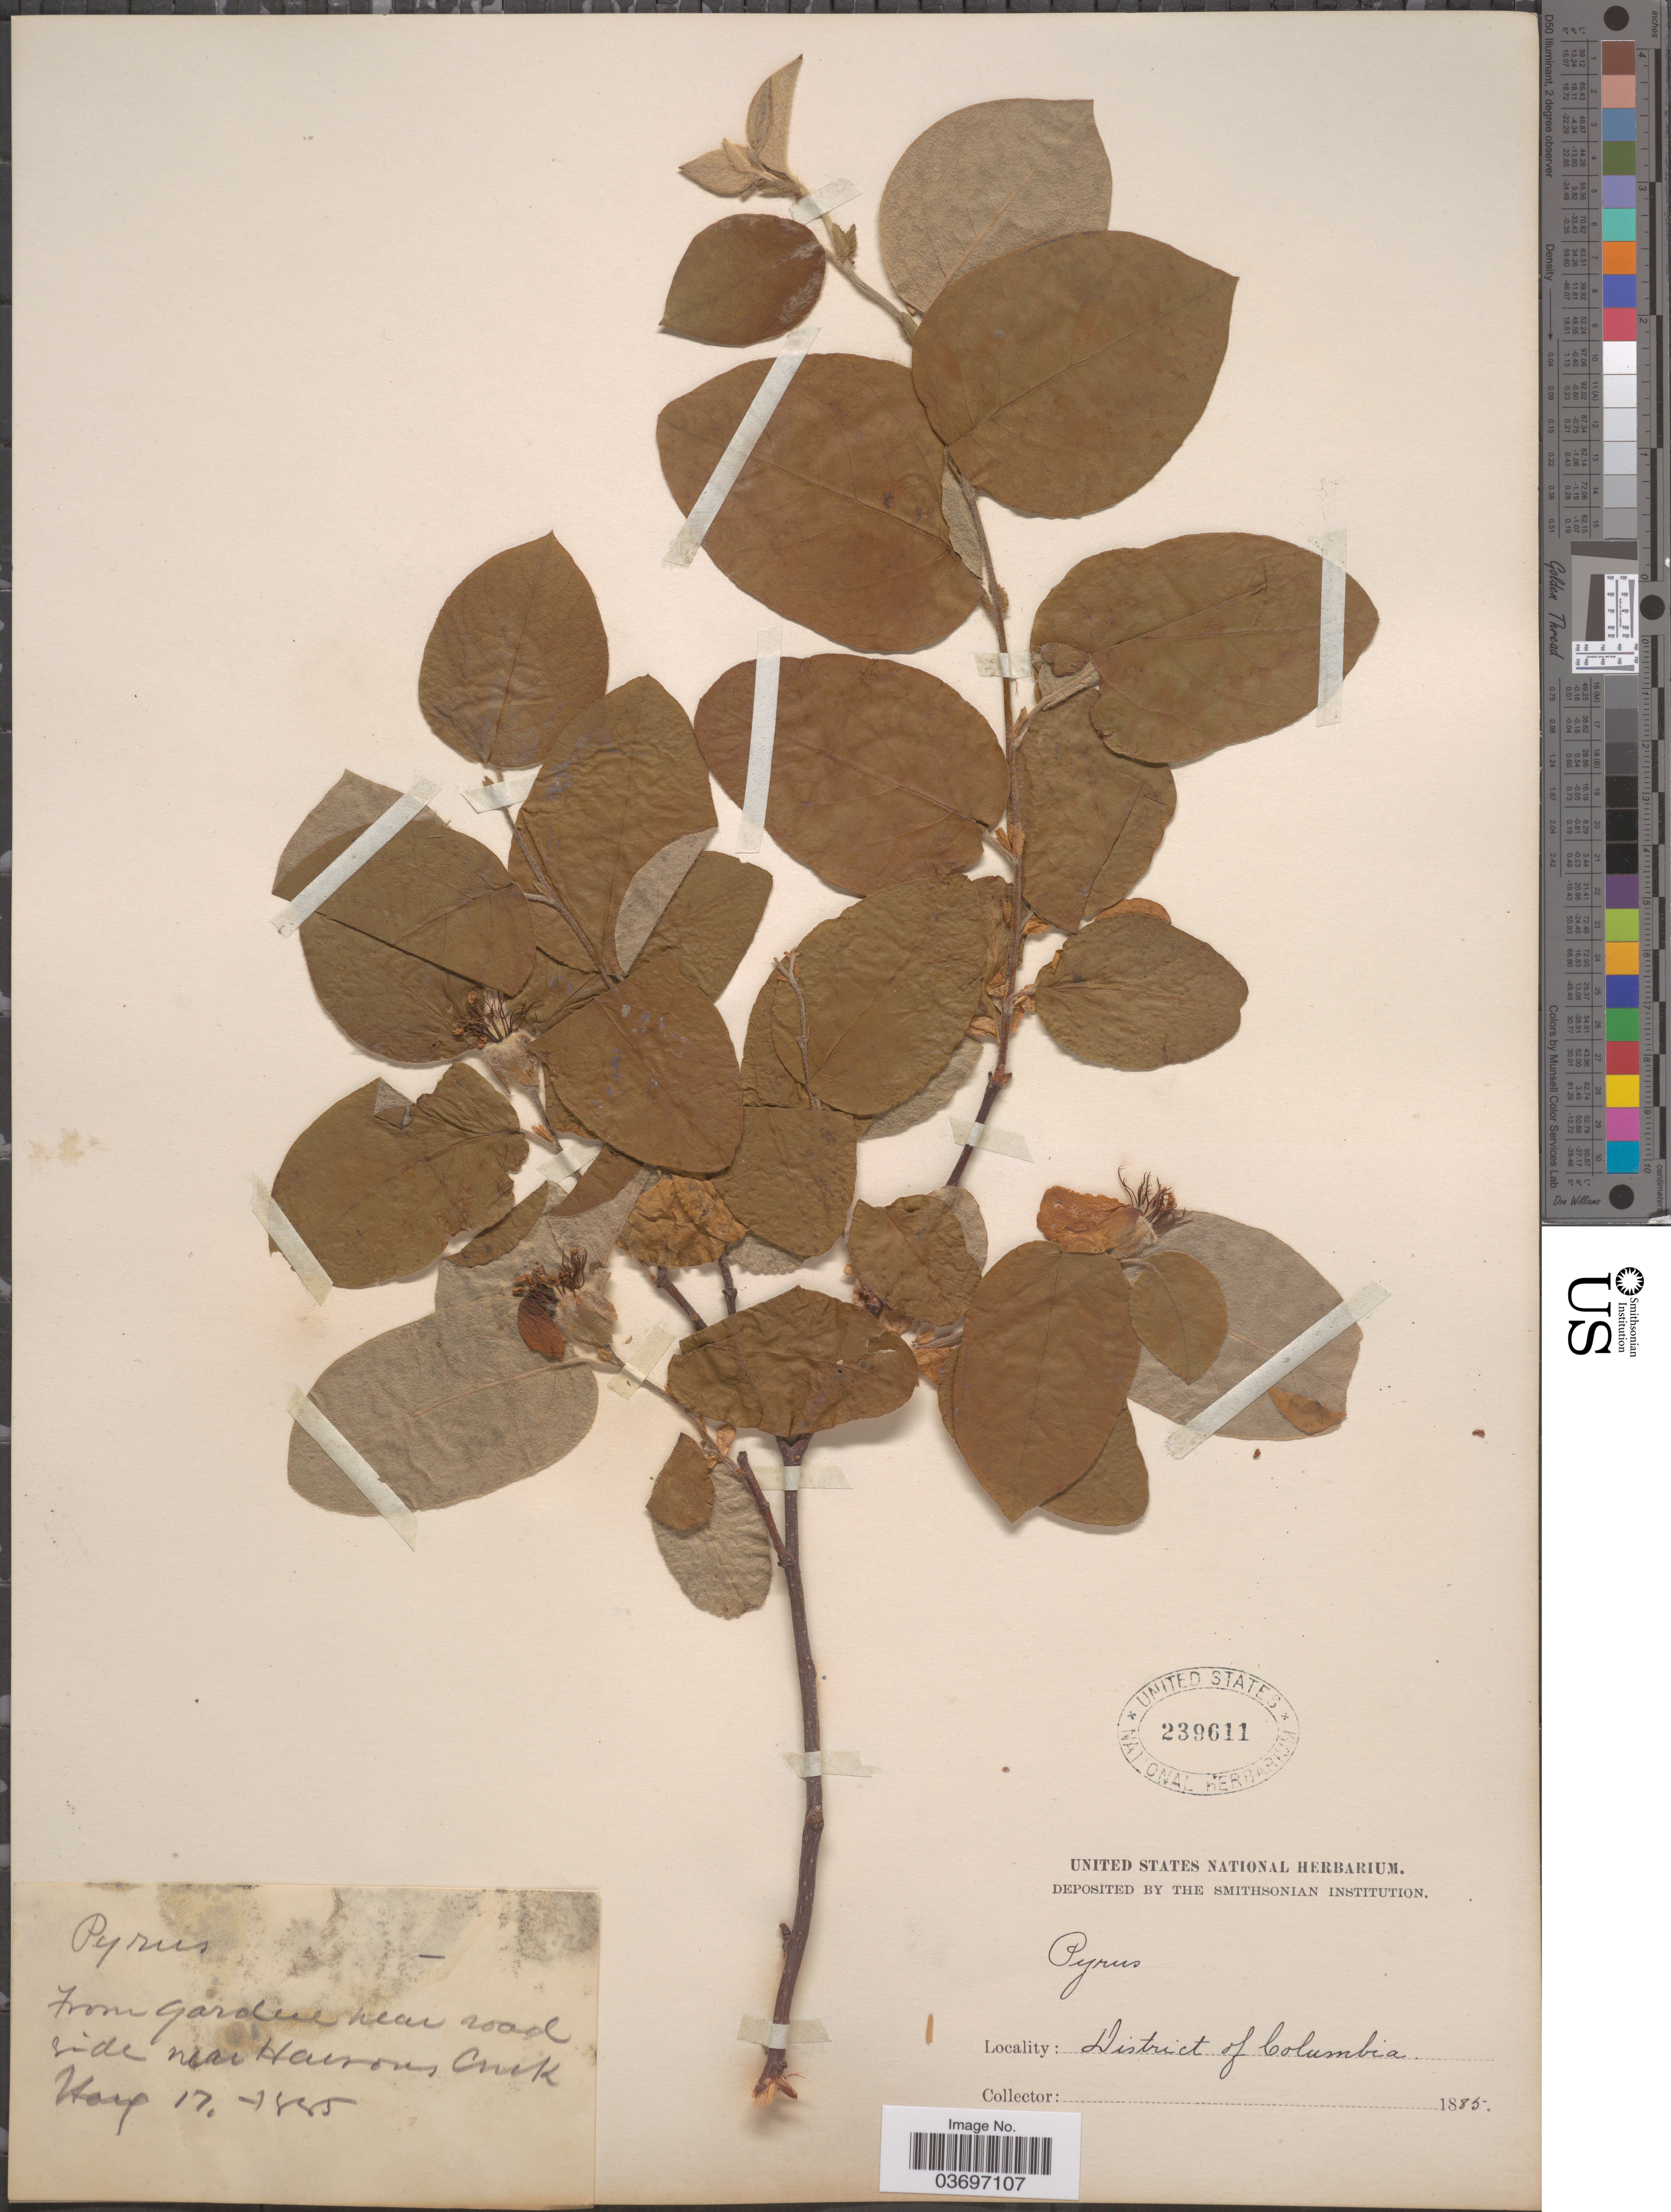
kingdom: Plantae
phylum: Tracheophyta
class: Magnoliopsida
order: Rosales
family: Rosaceae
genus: Malus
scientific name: Malus sp.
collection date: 1885-05-17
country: United States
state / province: District of Columbia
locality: From garden near road side near Hensons Creek.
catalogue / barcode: US 239611